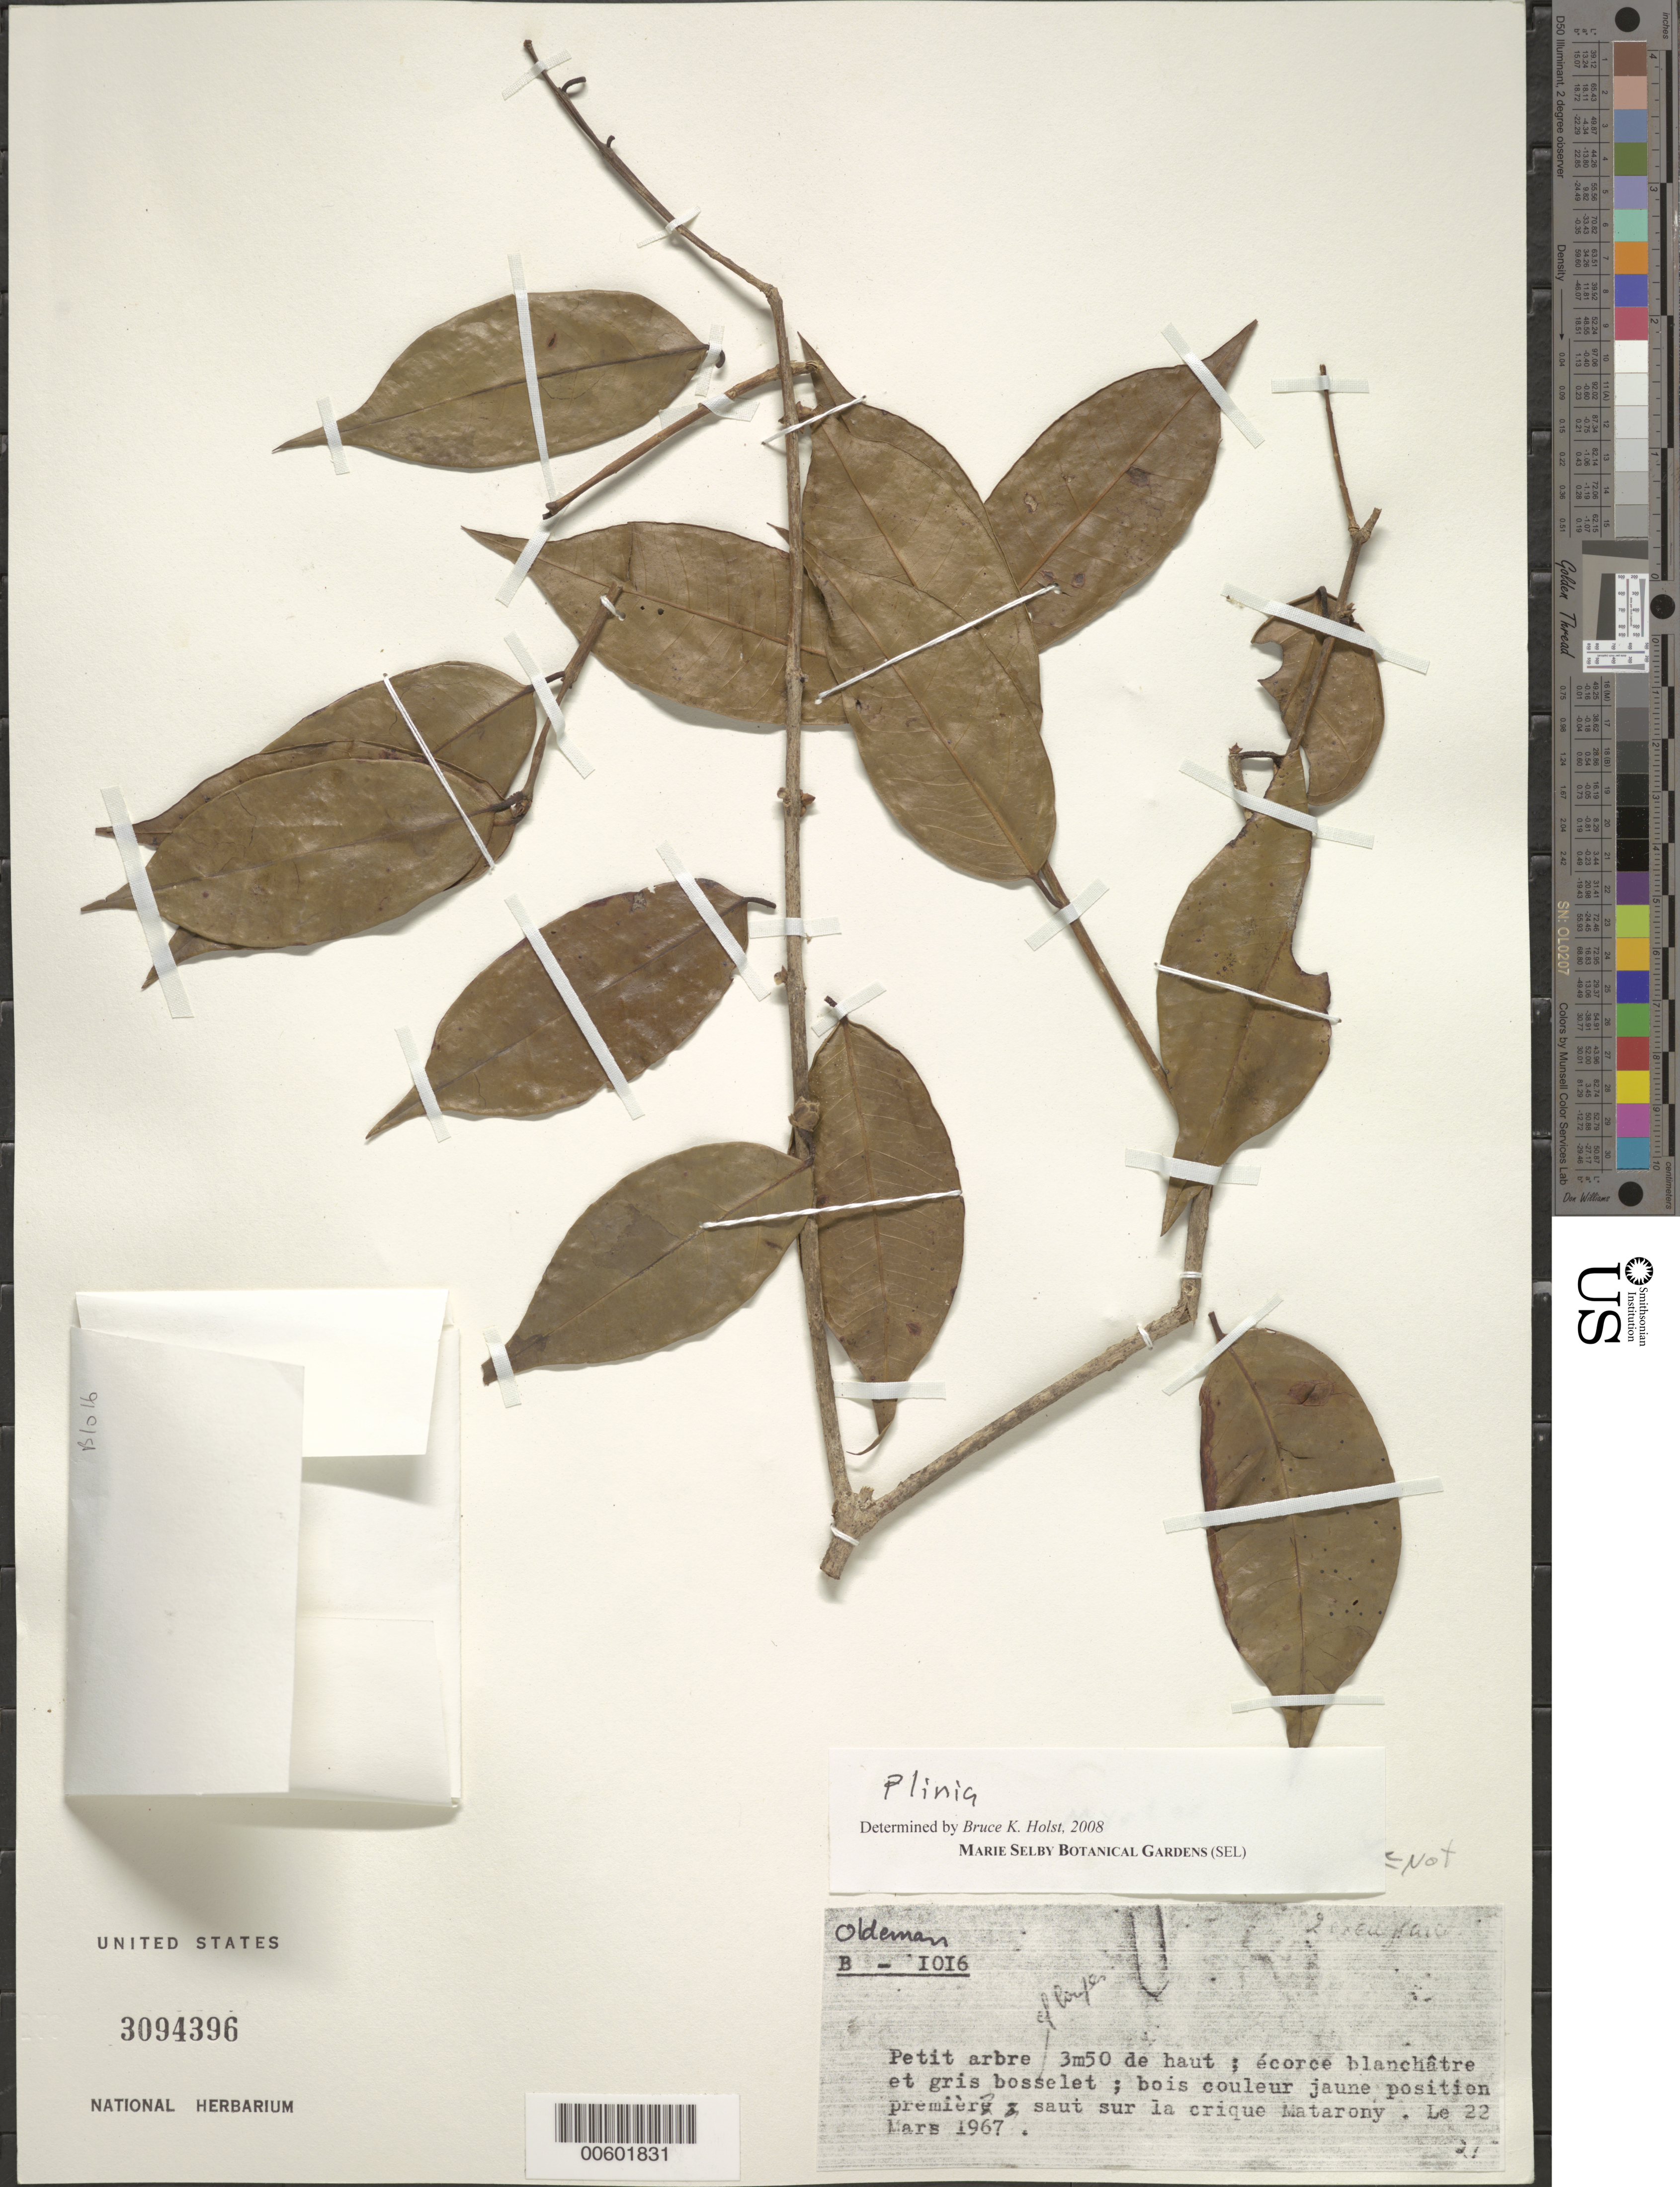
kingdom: Plantae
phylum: Tracheophyta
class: Magnoliopsida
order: Myrtales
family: Myrtaceae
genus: Plinia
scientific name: Plinia sp.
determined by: Holst, Bruce K.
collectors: R. Oldeman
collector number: B 1016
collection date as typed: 22-Mar-67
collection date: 1967-03-22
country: French Guiana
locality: Crique Matarony, basse Approuague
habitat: Along creek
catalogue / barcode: US 3094396